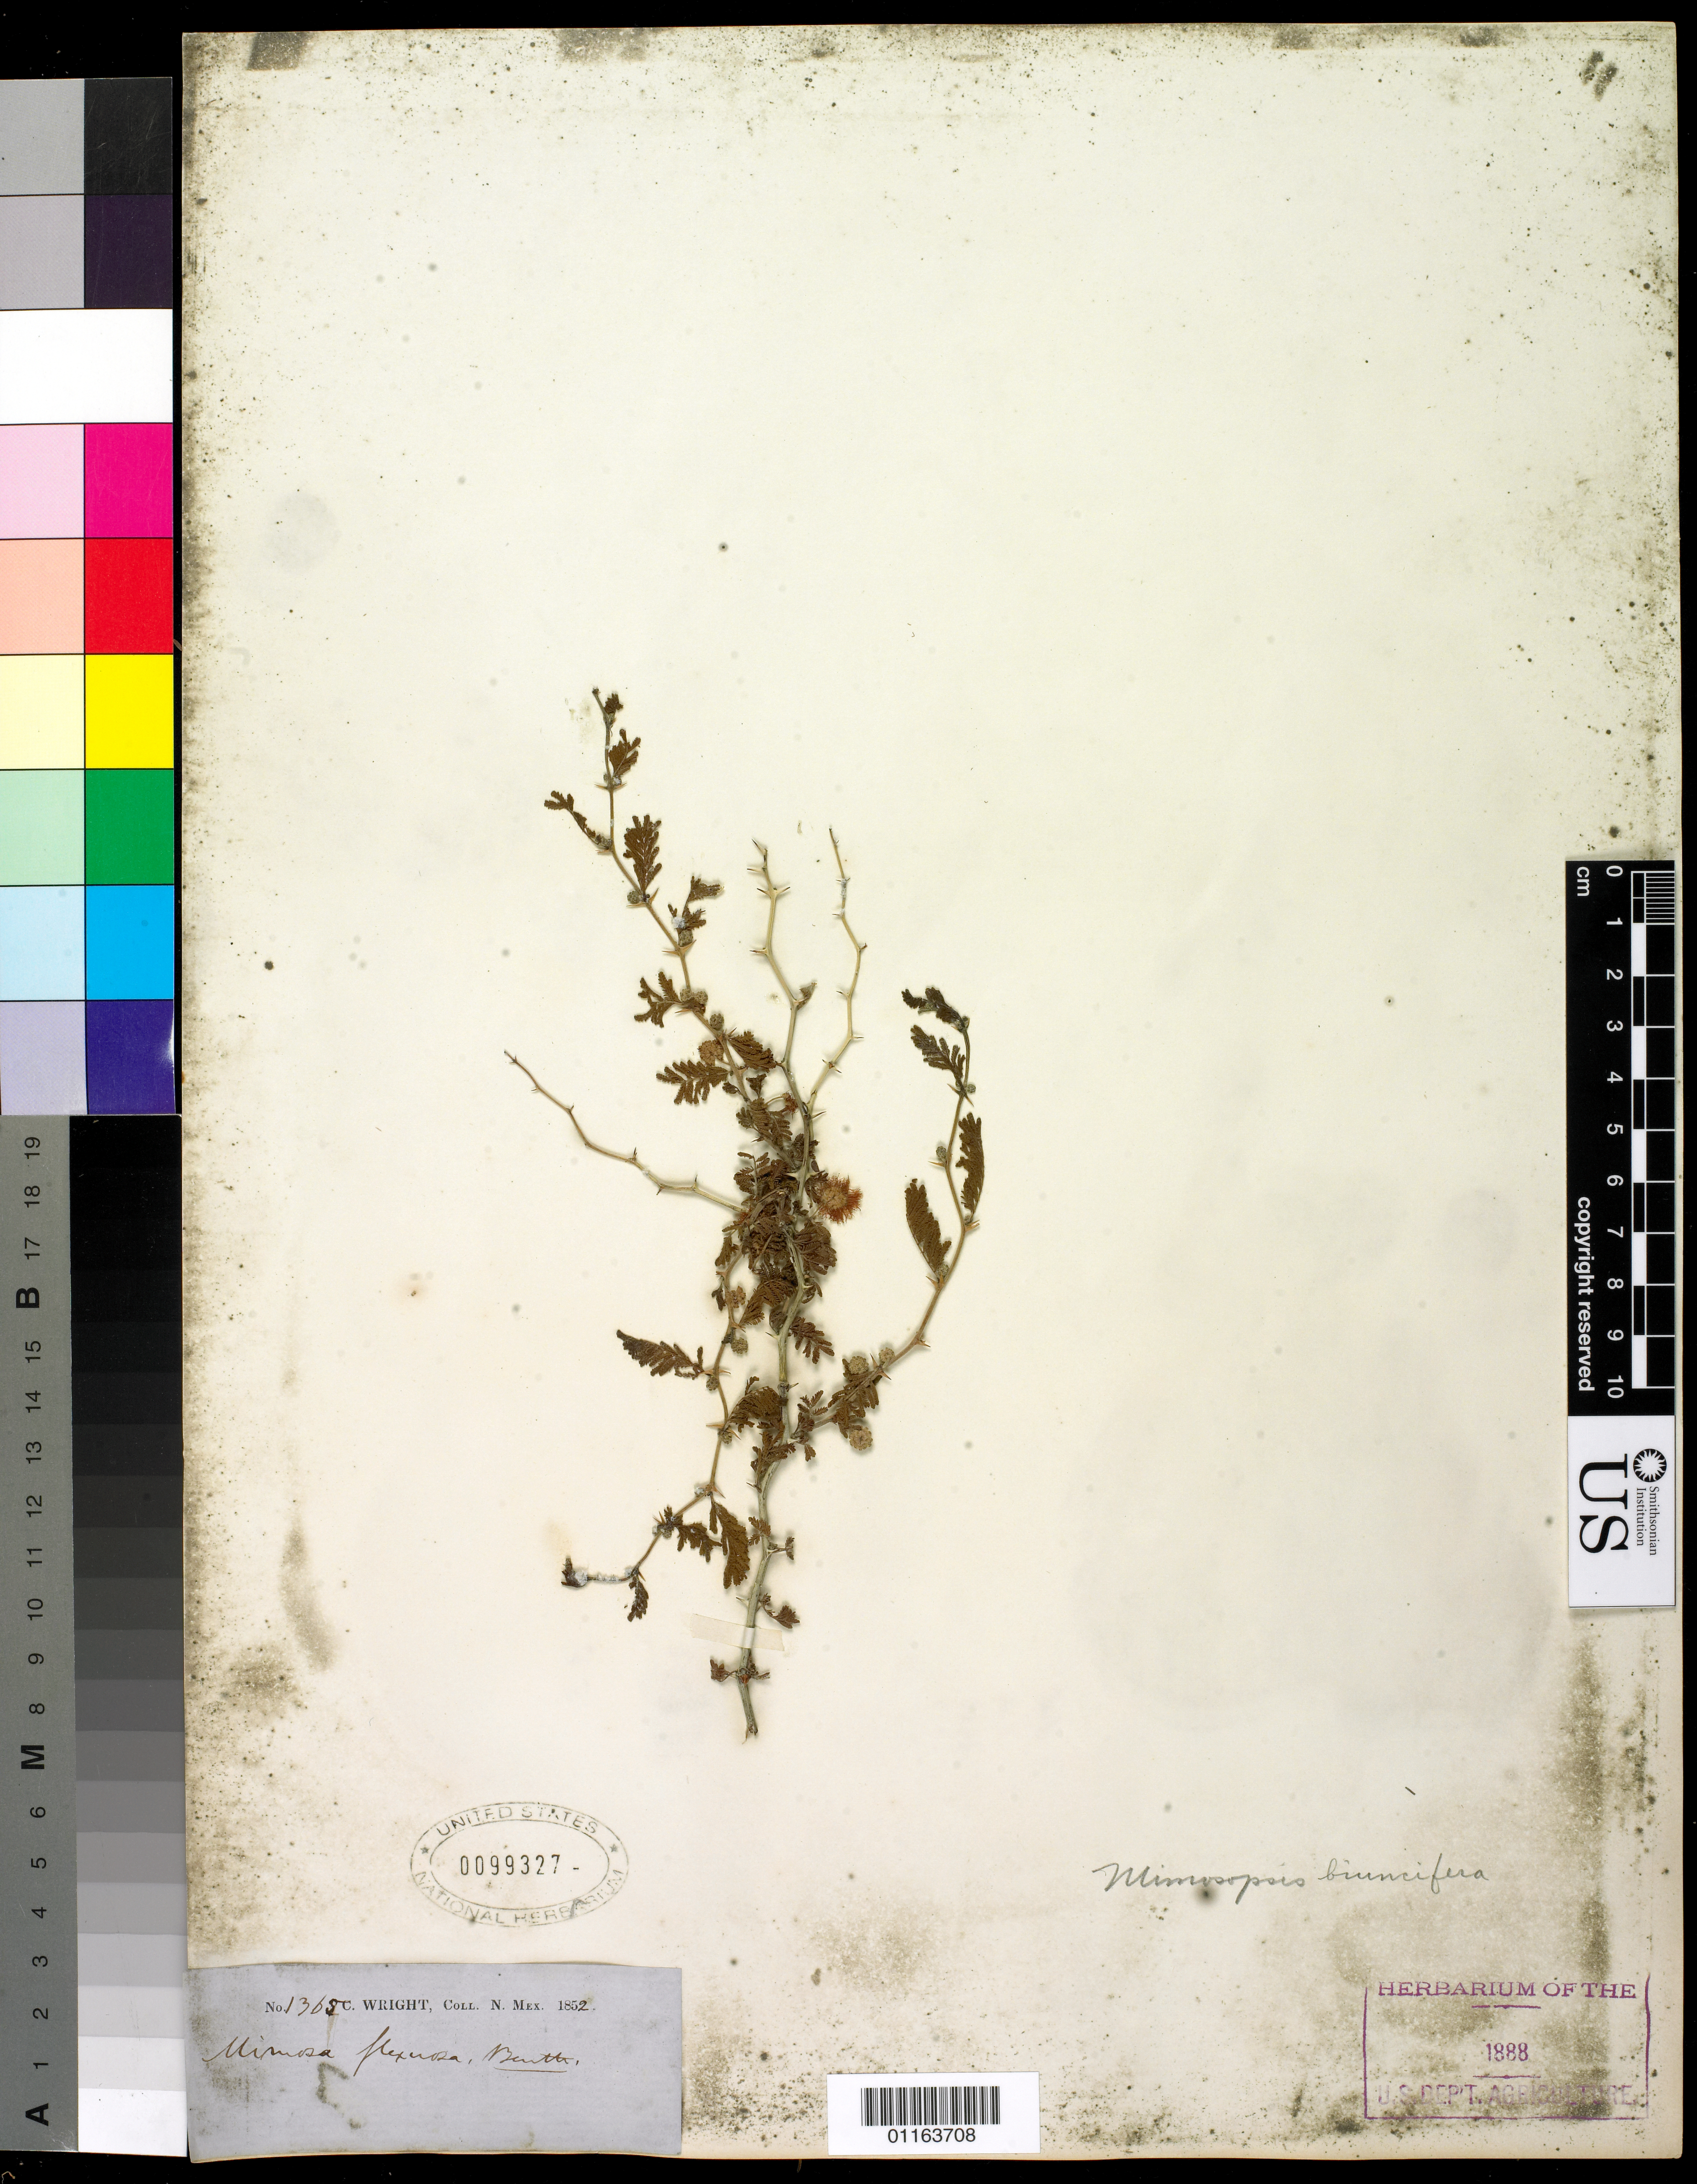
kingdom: Plantae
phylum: Tracheophyta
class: Magnoliopsida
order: Fabales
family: Fabaceae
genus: Mimosa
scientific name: Mimosa biuncifera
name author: Benth.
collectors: C. Wright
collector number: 1365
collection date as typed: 1852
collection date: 1852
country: United States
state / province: New Mexico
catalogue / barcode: US 99327